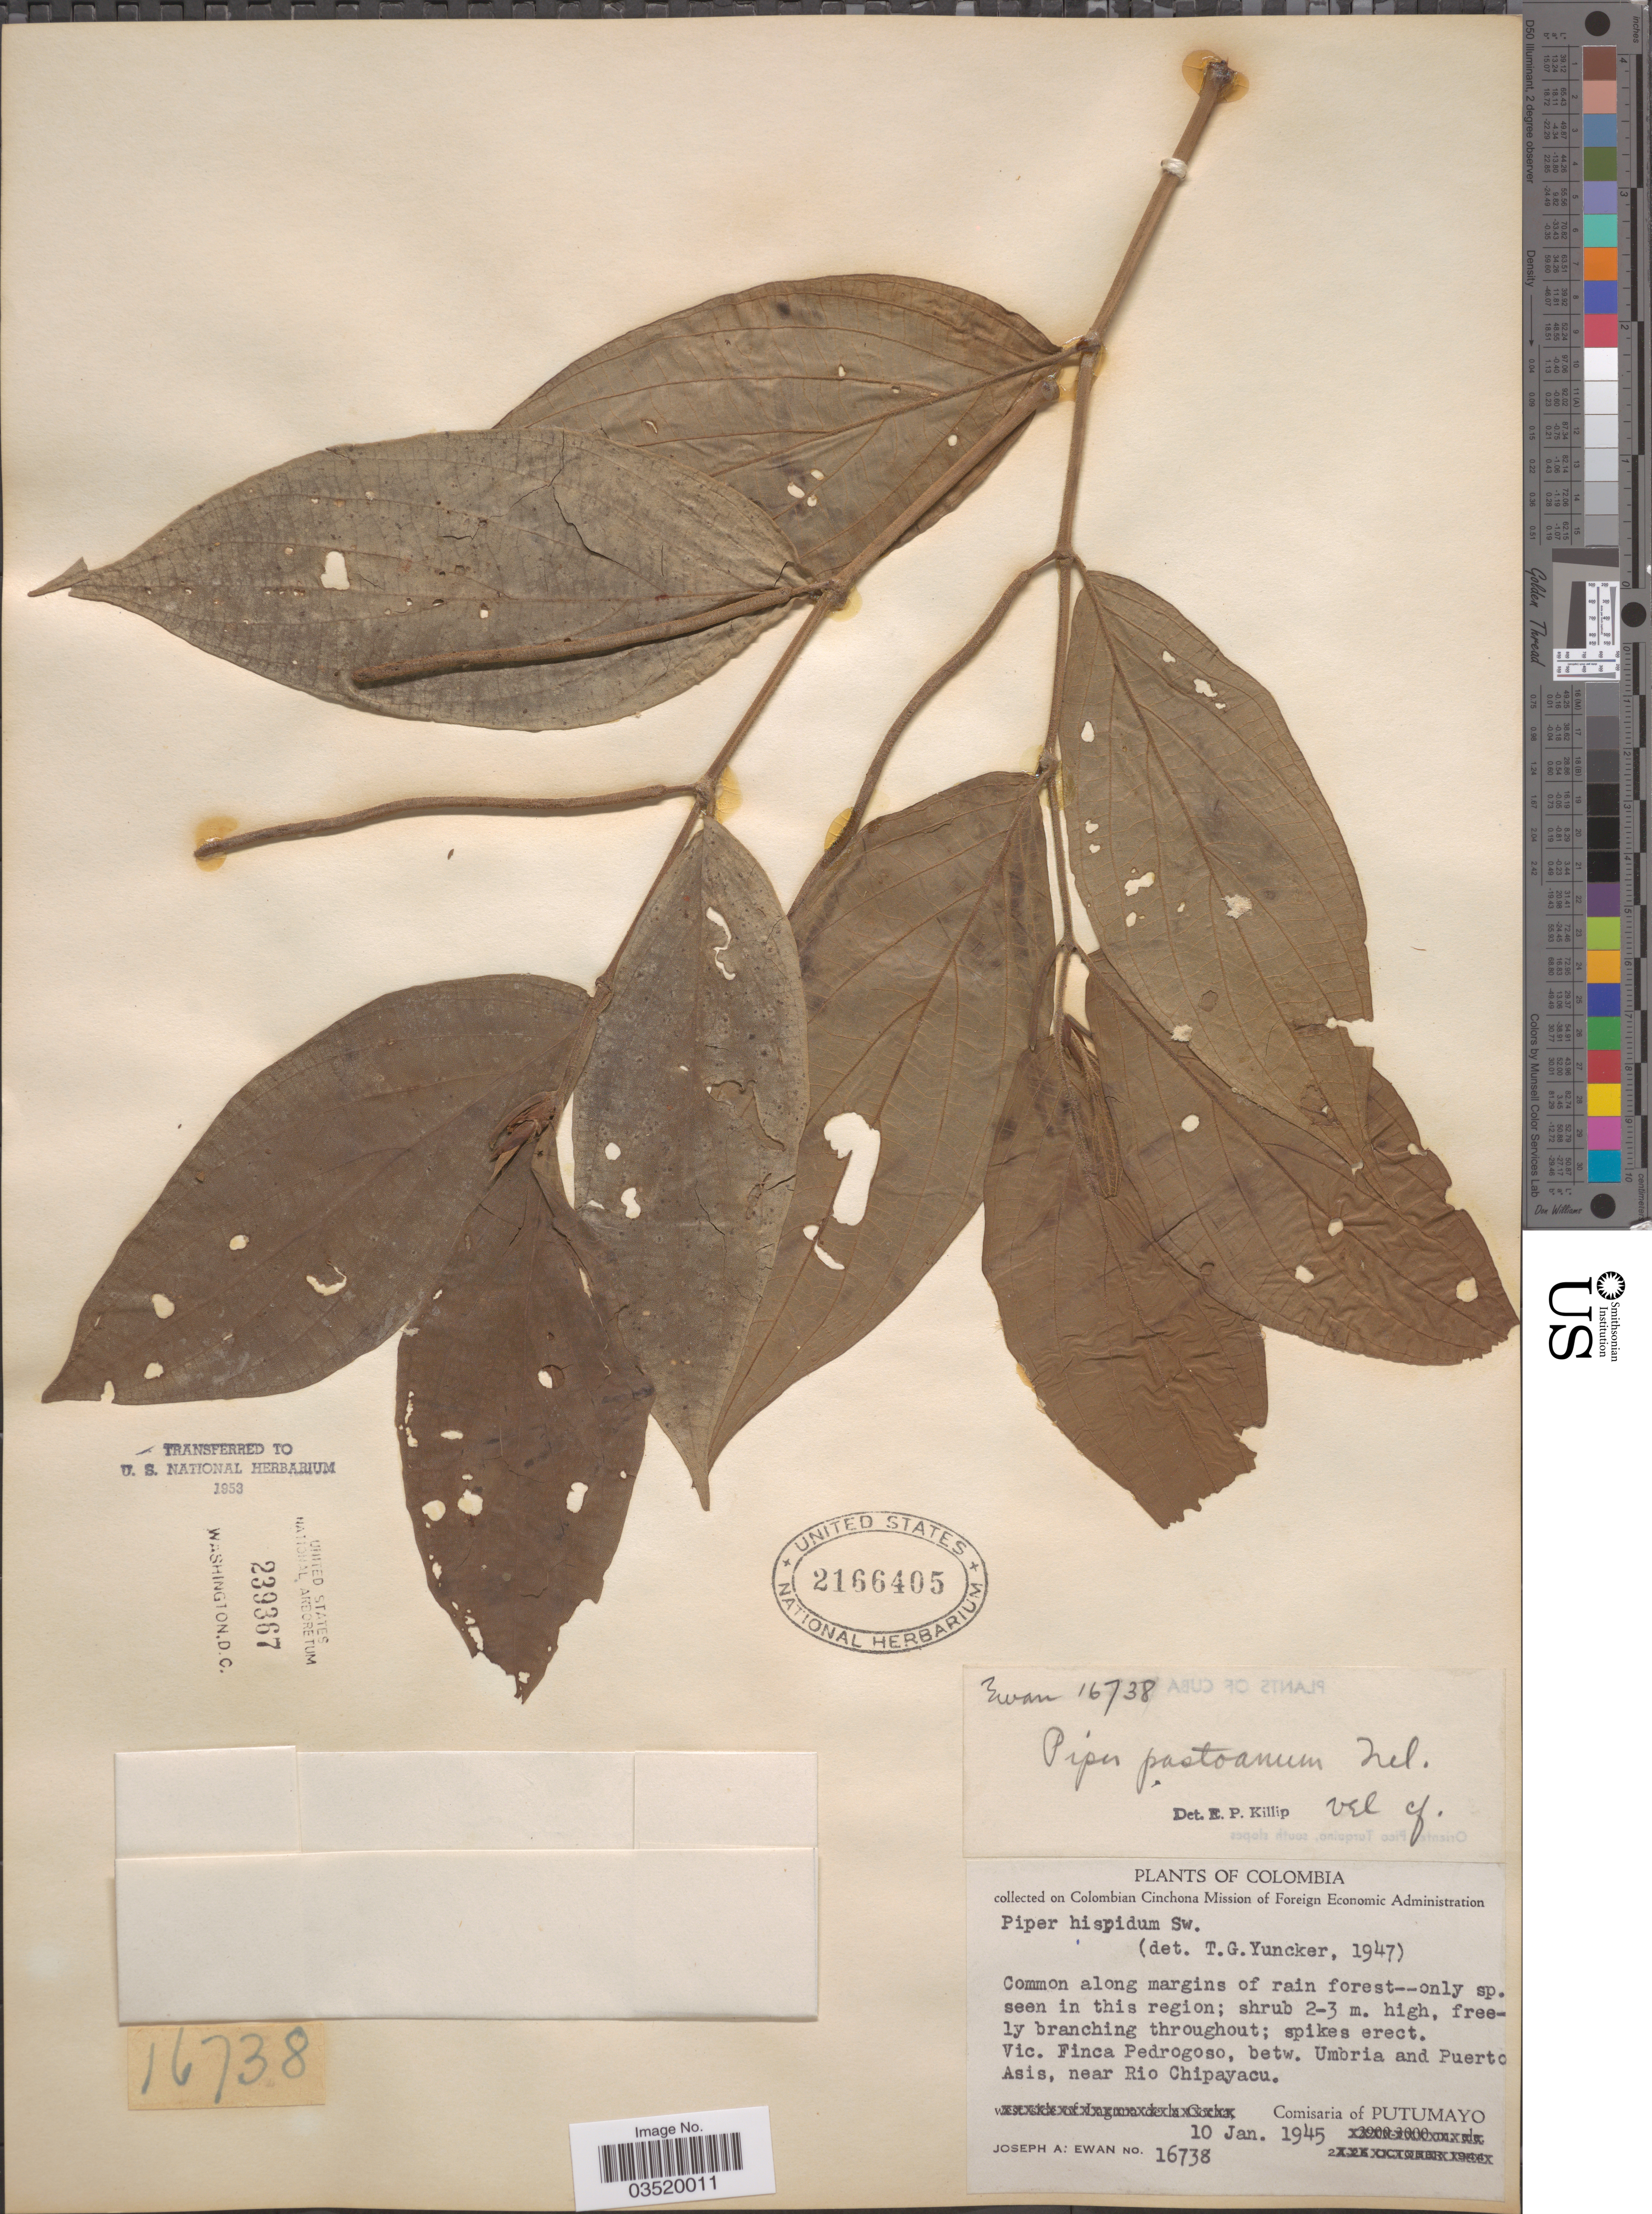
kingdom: Plantae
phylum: Tracheophyta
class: Magnoliopsida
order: Piperales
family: Piperaceae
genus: Piper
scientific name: Piper hispidum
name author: Sw.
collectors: J. A. Ewan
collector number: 16738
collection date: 1945-01-10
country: Colombia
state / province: Putumayo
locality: Along margins of rain forest--only sp.seen in this region. Vic. Finca Pedrogoso, betw. Umbria and Puerto Asis, near Rio Chipayacu. Comisaria of Putumayo.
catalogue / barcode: US 2166405